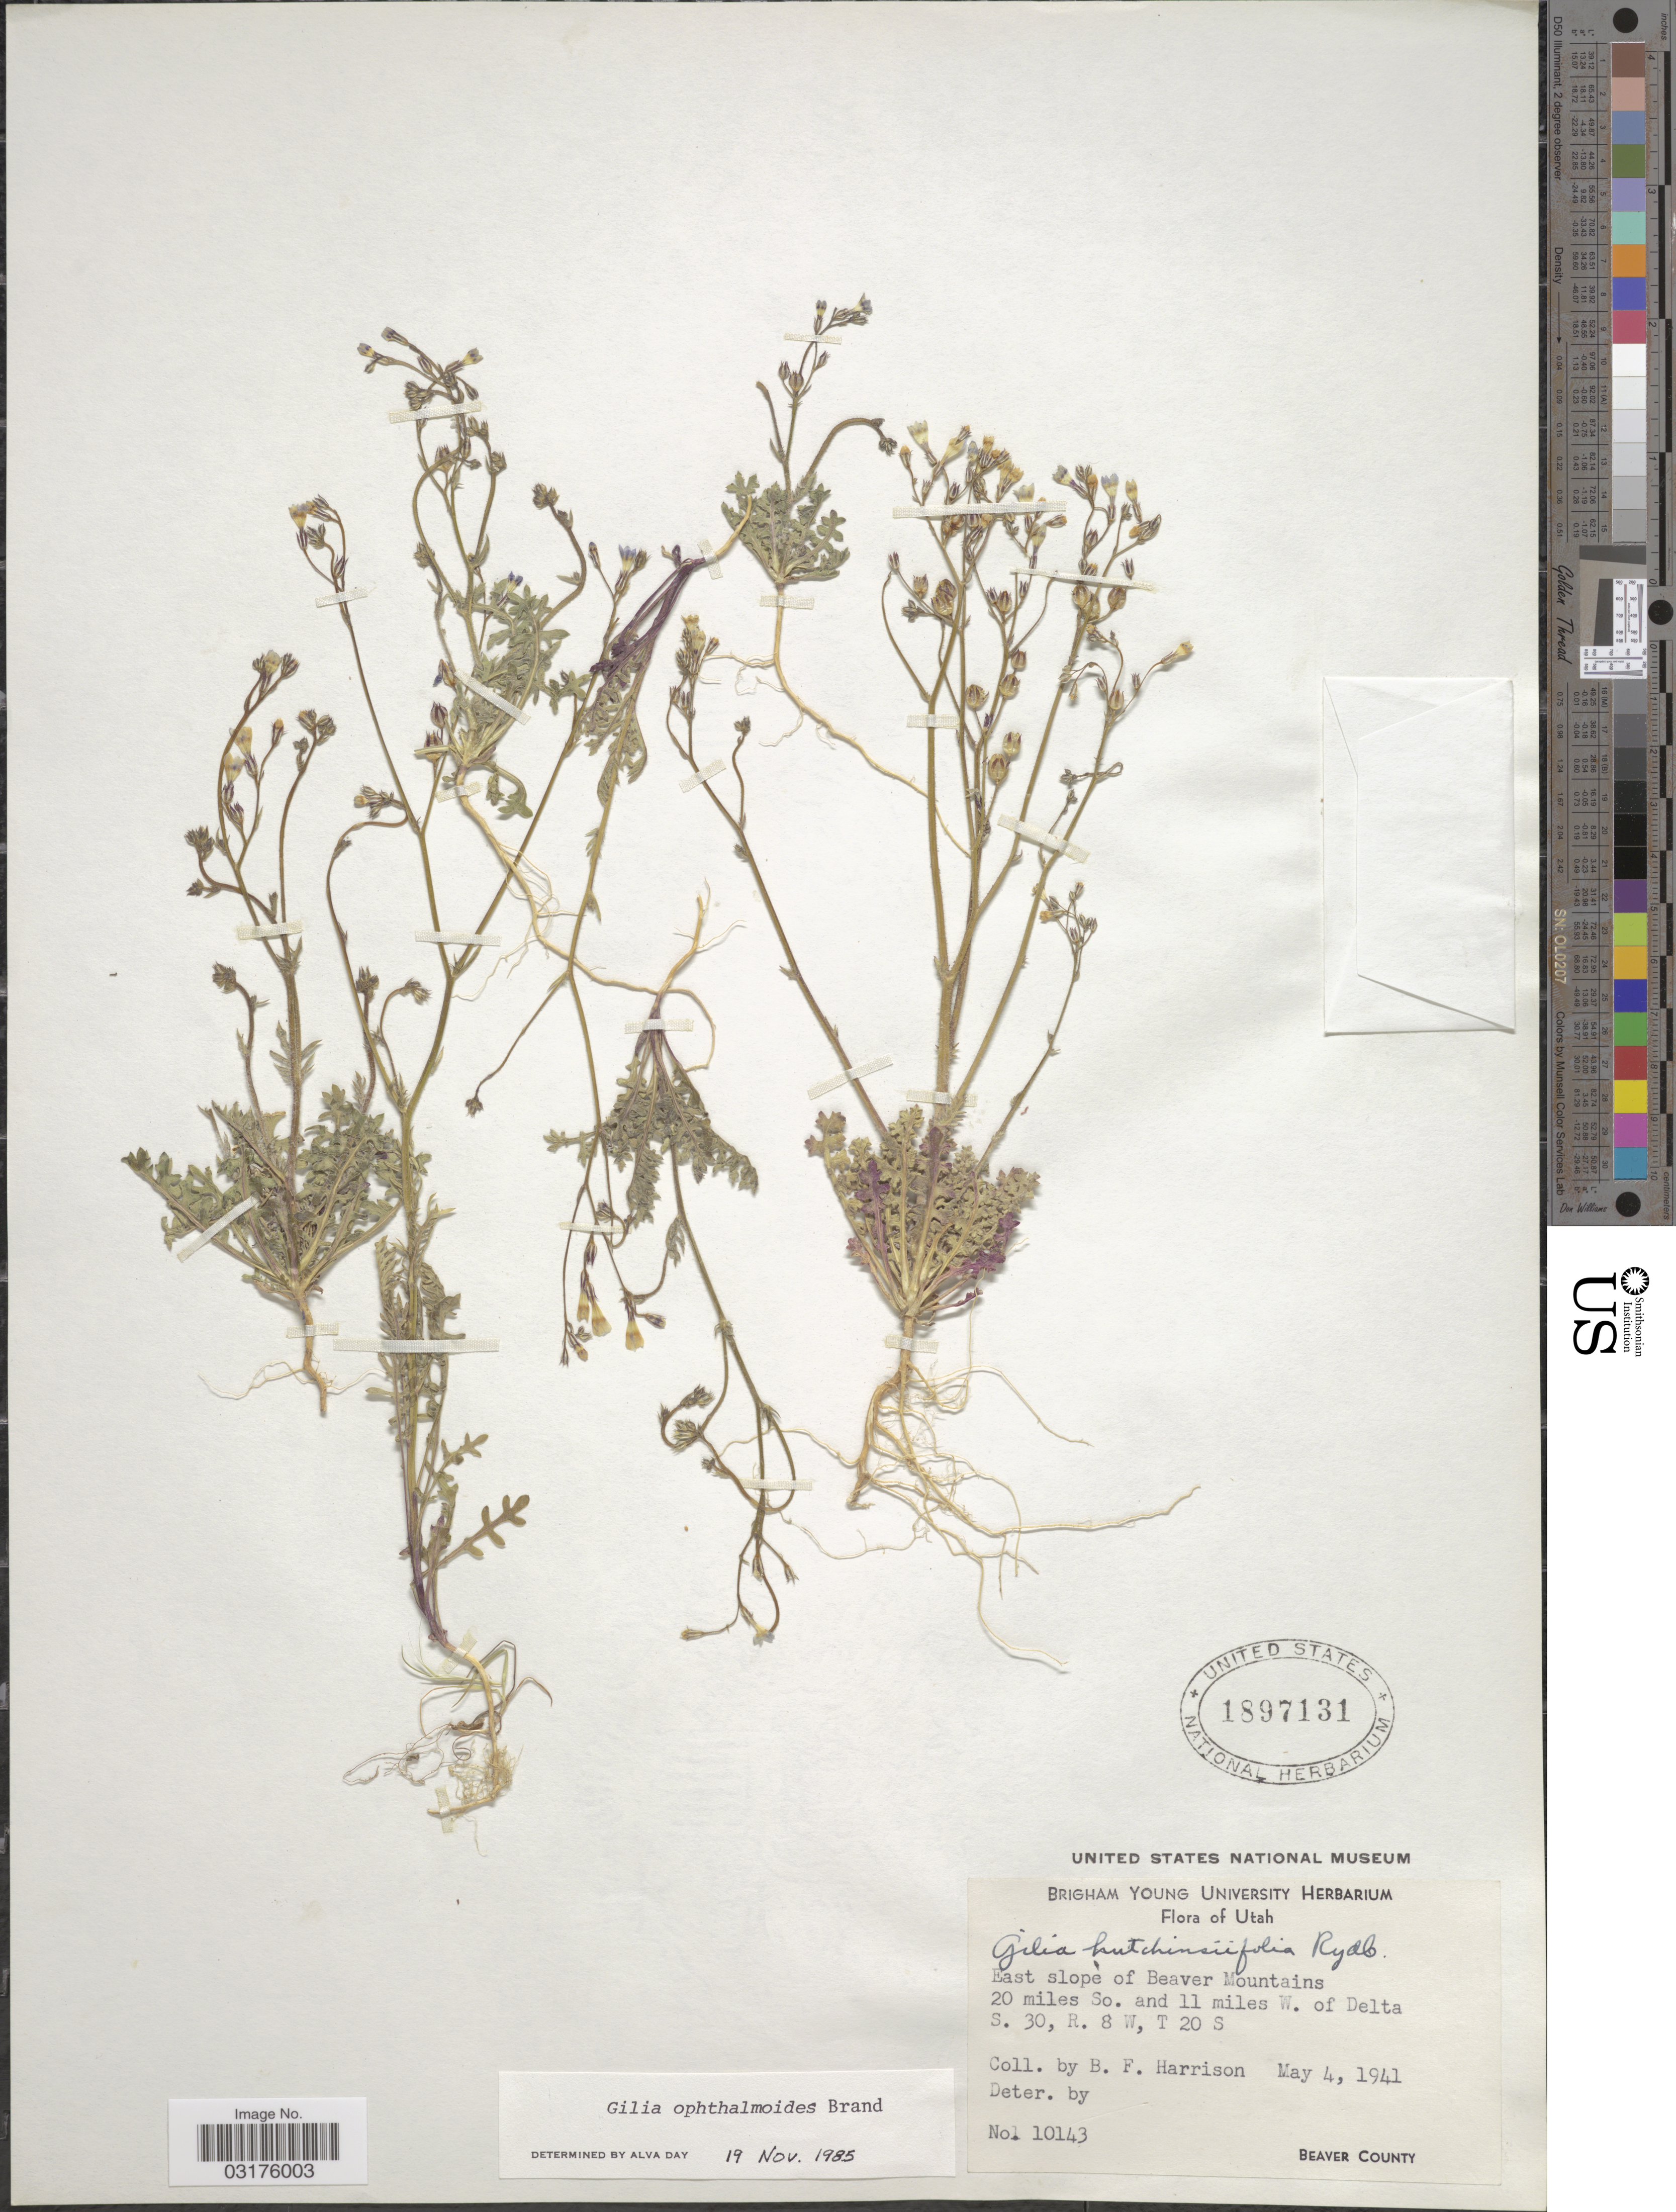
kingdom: Plantae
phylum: Tracheophyta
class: Magnoliopsida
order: Ericales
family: Polemoniaceae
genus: Gilia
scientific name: Gilia ophthalmoides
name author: Brand in Engl.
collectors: B. F. Harrison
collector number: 10143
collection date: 1941-05-04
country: United States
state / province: Utah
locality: East slope of Beaver Mountains 20 miles So. and 11 miles W. of Delta S30, R8W, T20S.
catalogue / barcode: US 1897131